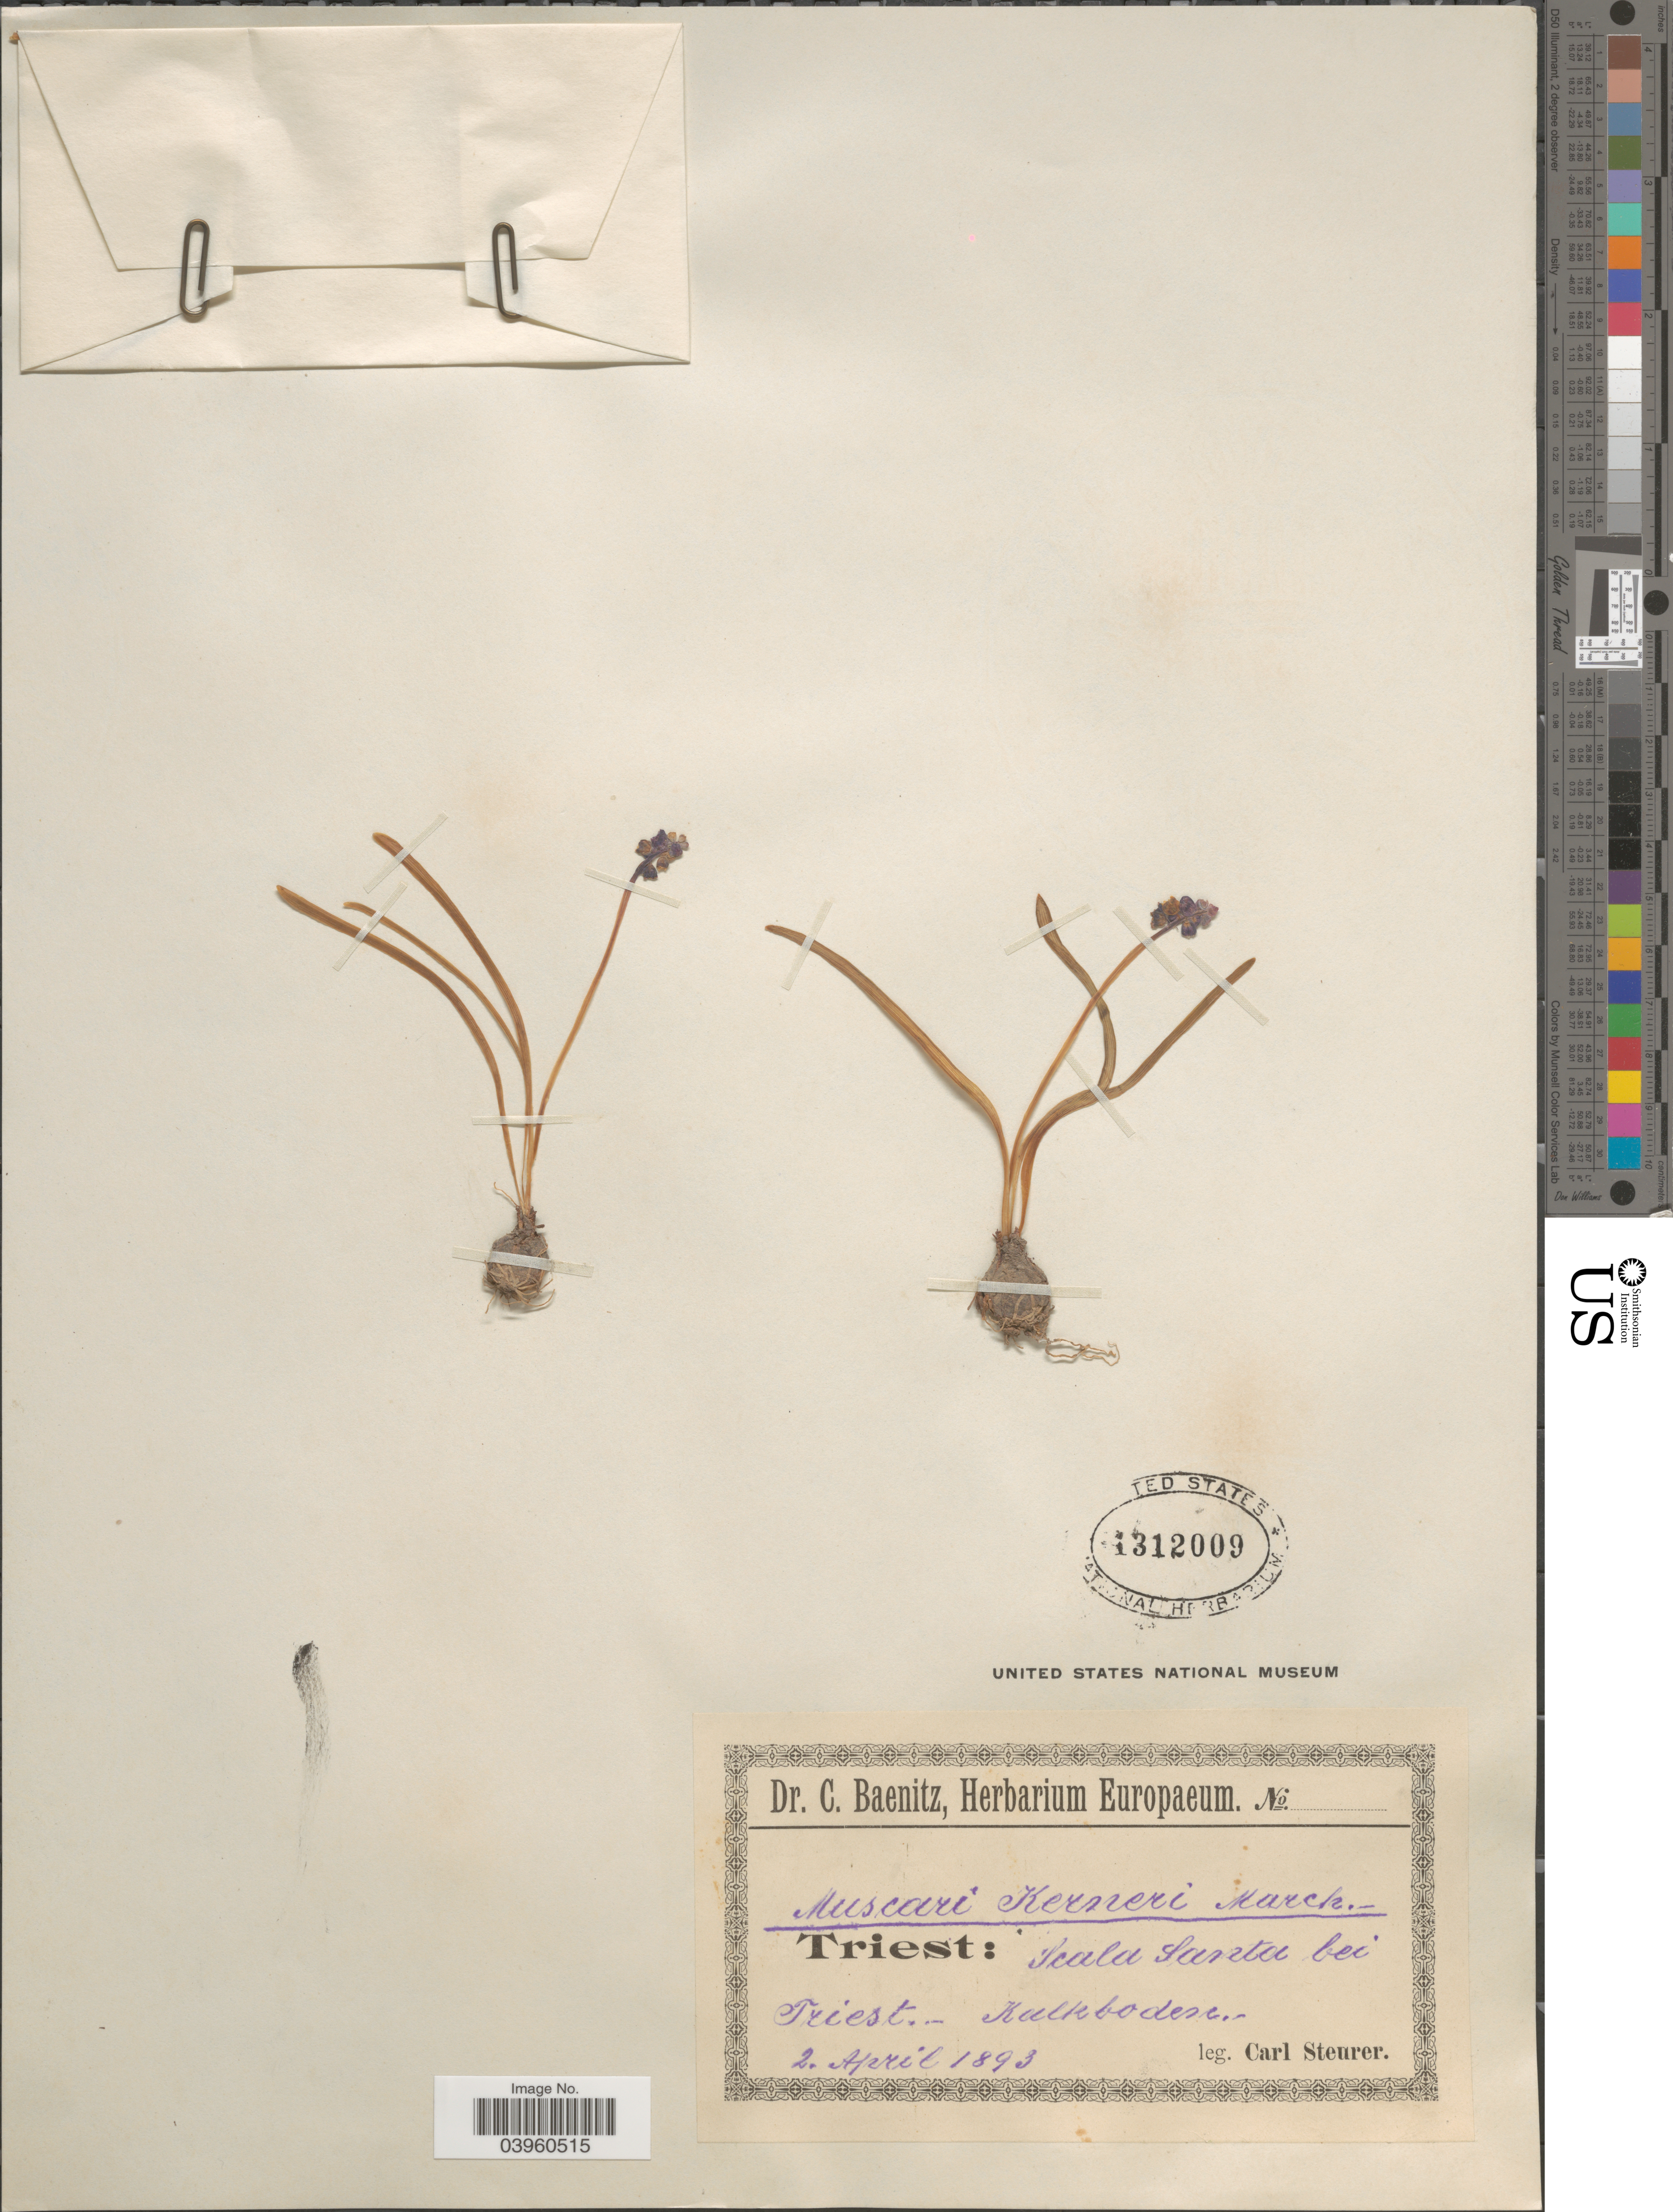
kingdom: Plantae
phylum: Tracheophyta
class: Liliopsida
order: Asparagales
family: Asparagaceae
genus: Muscari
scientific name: Muscari kerneri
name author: (Marches.) Soldano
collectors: C. Steurer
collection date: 1893-04-02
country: Italy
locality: Triest: Scala Santa bei Triest.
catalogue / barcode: US 1312009